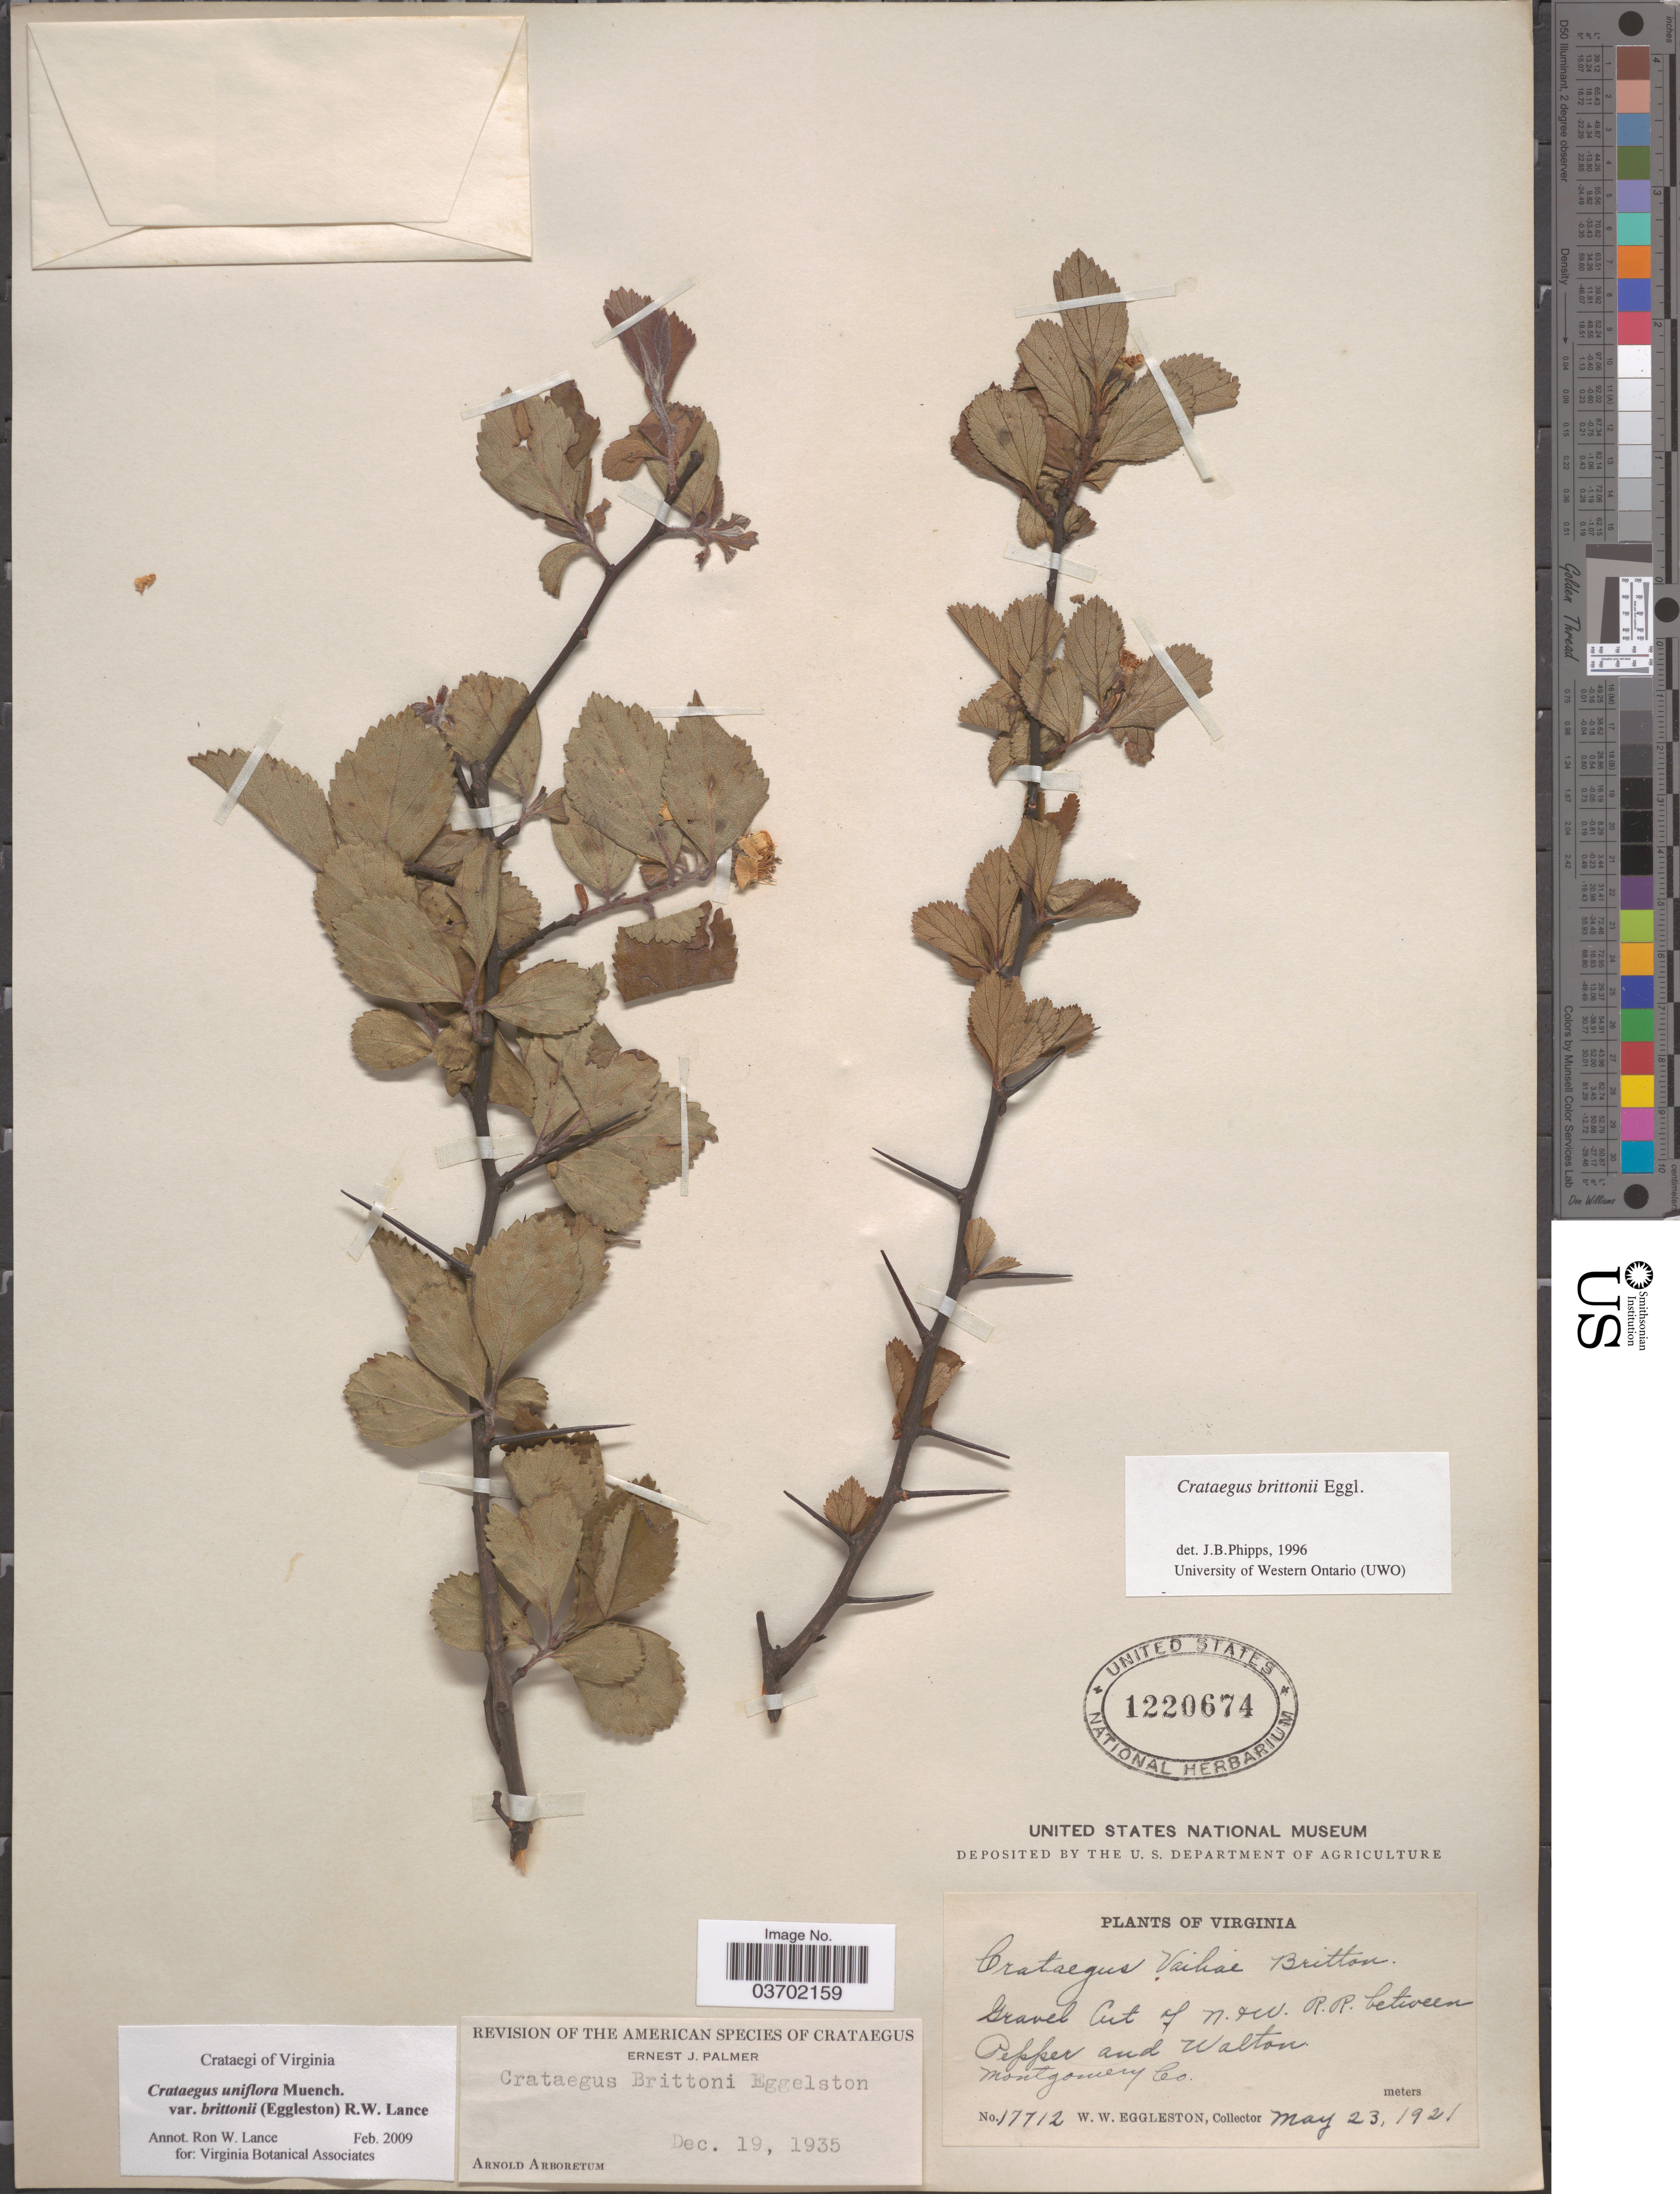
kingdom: Plantae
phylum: Tracheophyta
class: Magnoliopsida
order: Rosales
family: Rosaceae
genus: Crataegus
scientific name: Crataegus uniflora var. brittonii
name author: (Eggl.) Lance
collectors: W. W. Eggleston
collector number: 17712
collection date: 1921-05-23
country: United States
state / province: Virginia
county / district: Montgomery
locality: Gravel Cut of N. & W. R.R. between Pepper and Walton. Montgomery Co.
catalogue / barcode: US 1220674